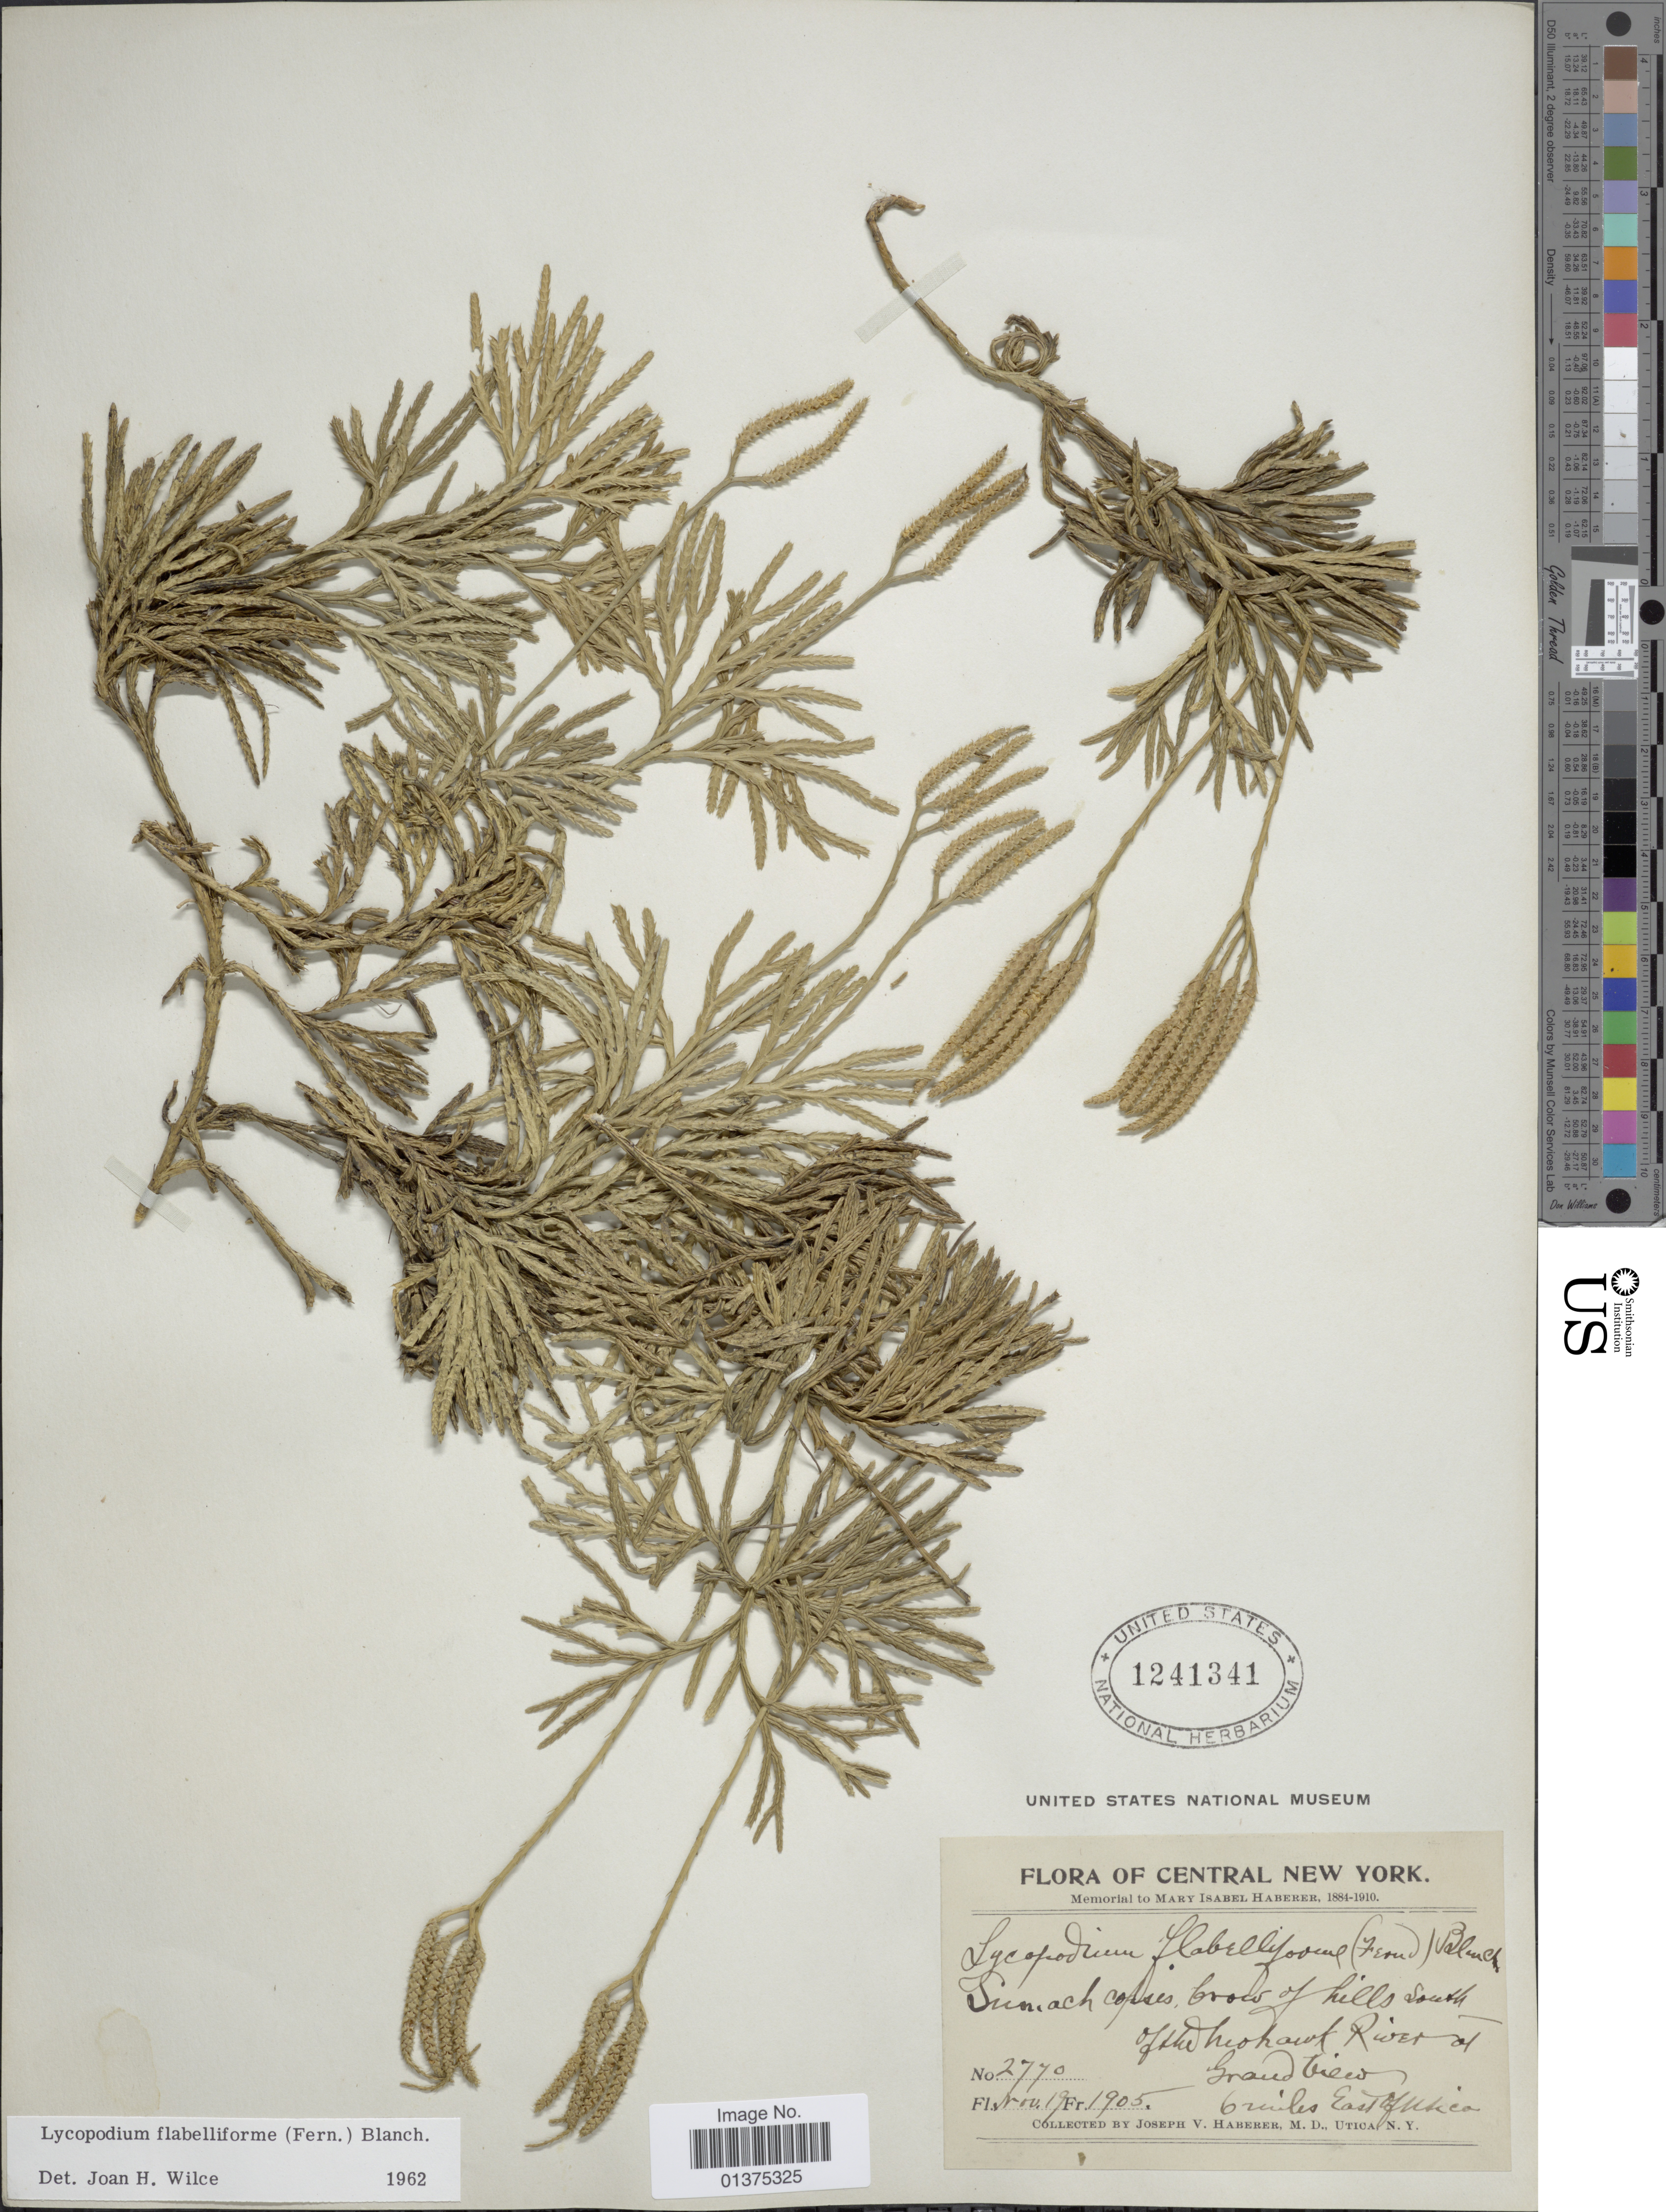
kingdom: Plantae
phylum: Tracheophyta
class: Lycopodiopsida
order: Lycopodiales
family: Lycopodiaceae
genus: Diphasiastrum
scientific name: Diphasiastrum digitatum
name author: (Dill. ex A. Braun) Holub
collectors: J. V. Haberer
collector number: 2770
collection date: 1905-11-19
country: United States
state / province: New York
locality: Central New York, brow of hills south of the Mohawk River of Grand view 6 miles East of Utica.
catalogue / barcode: US 1241341